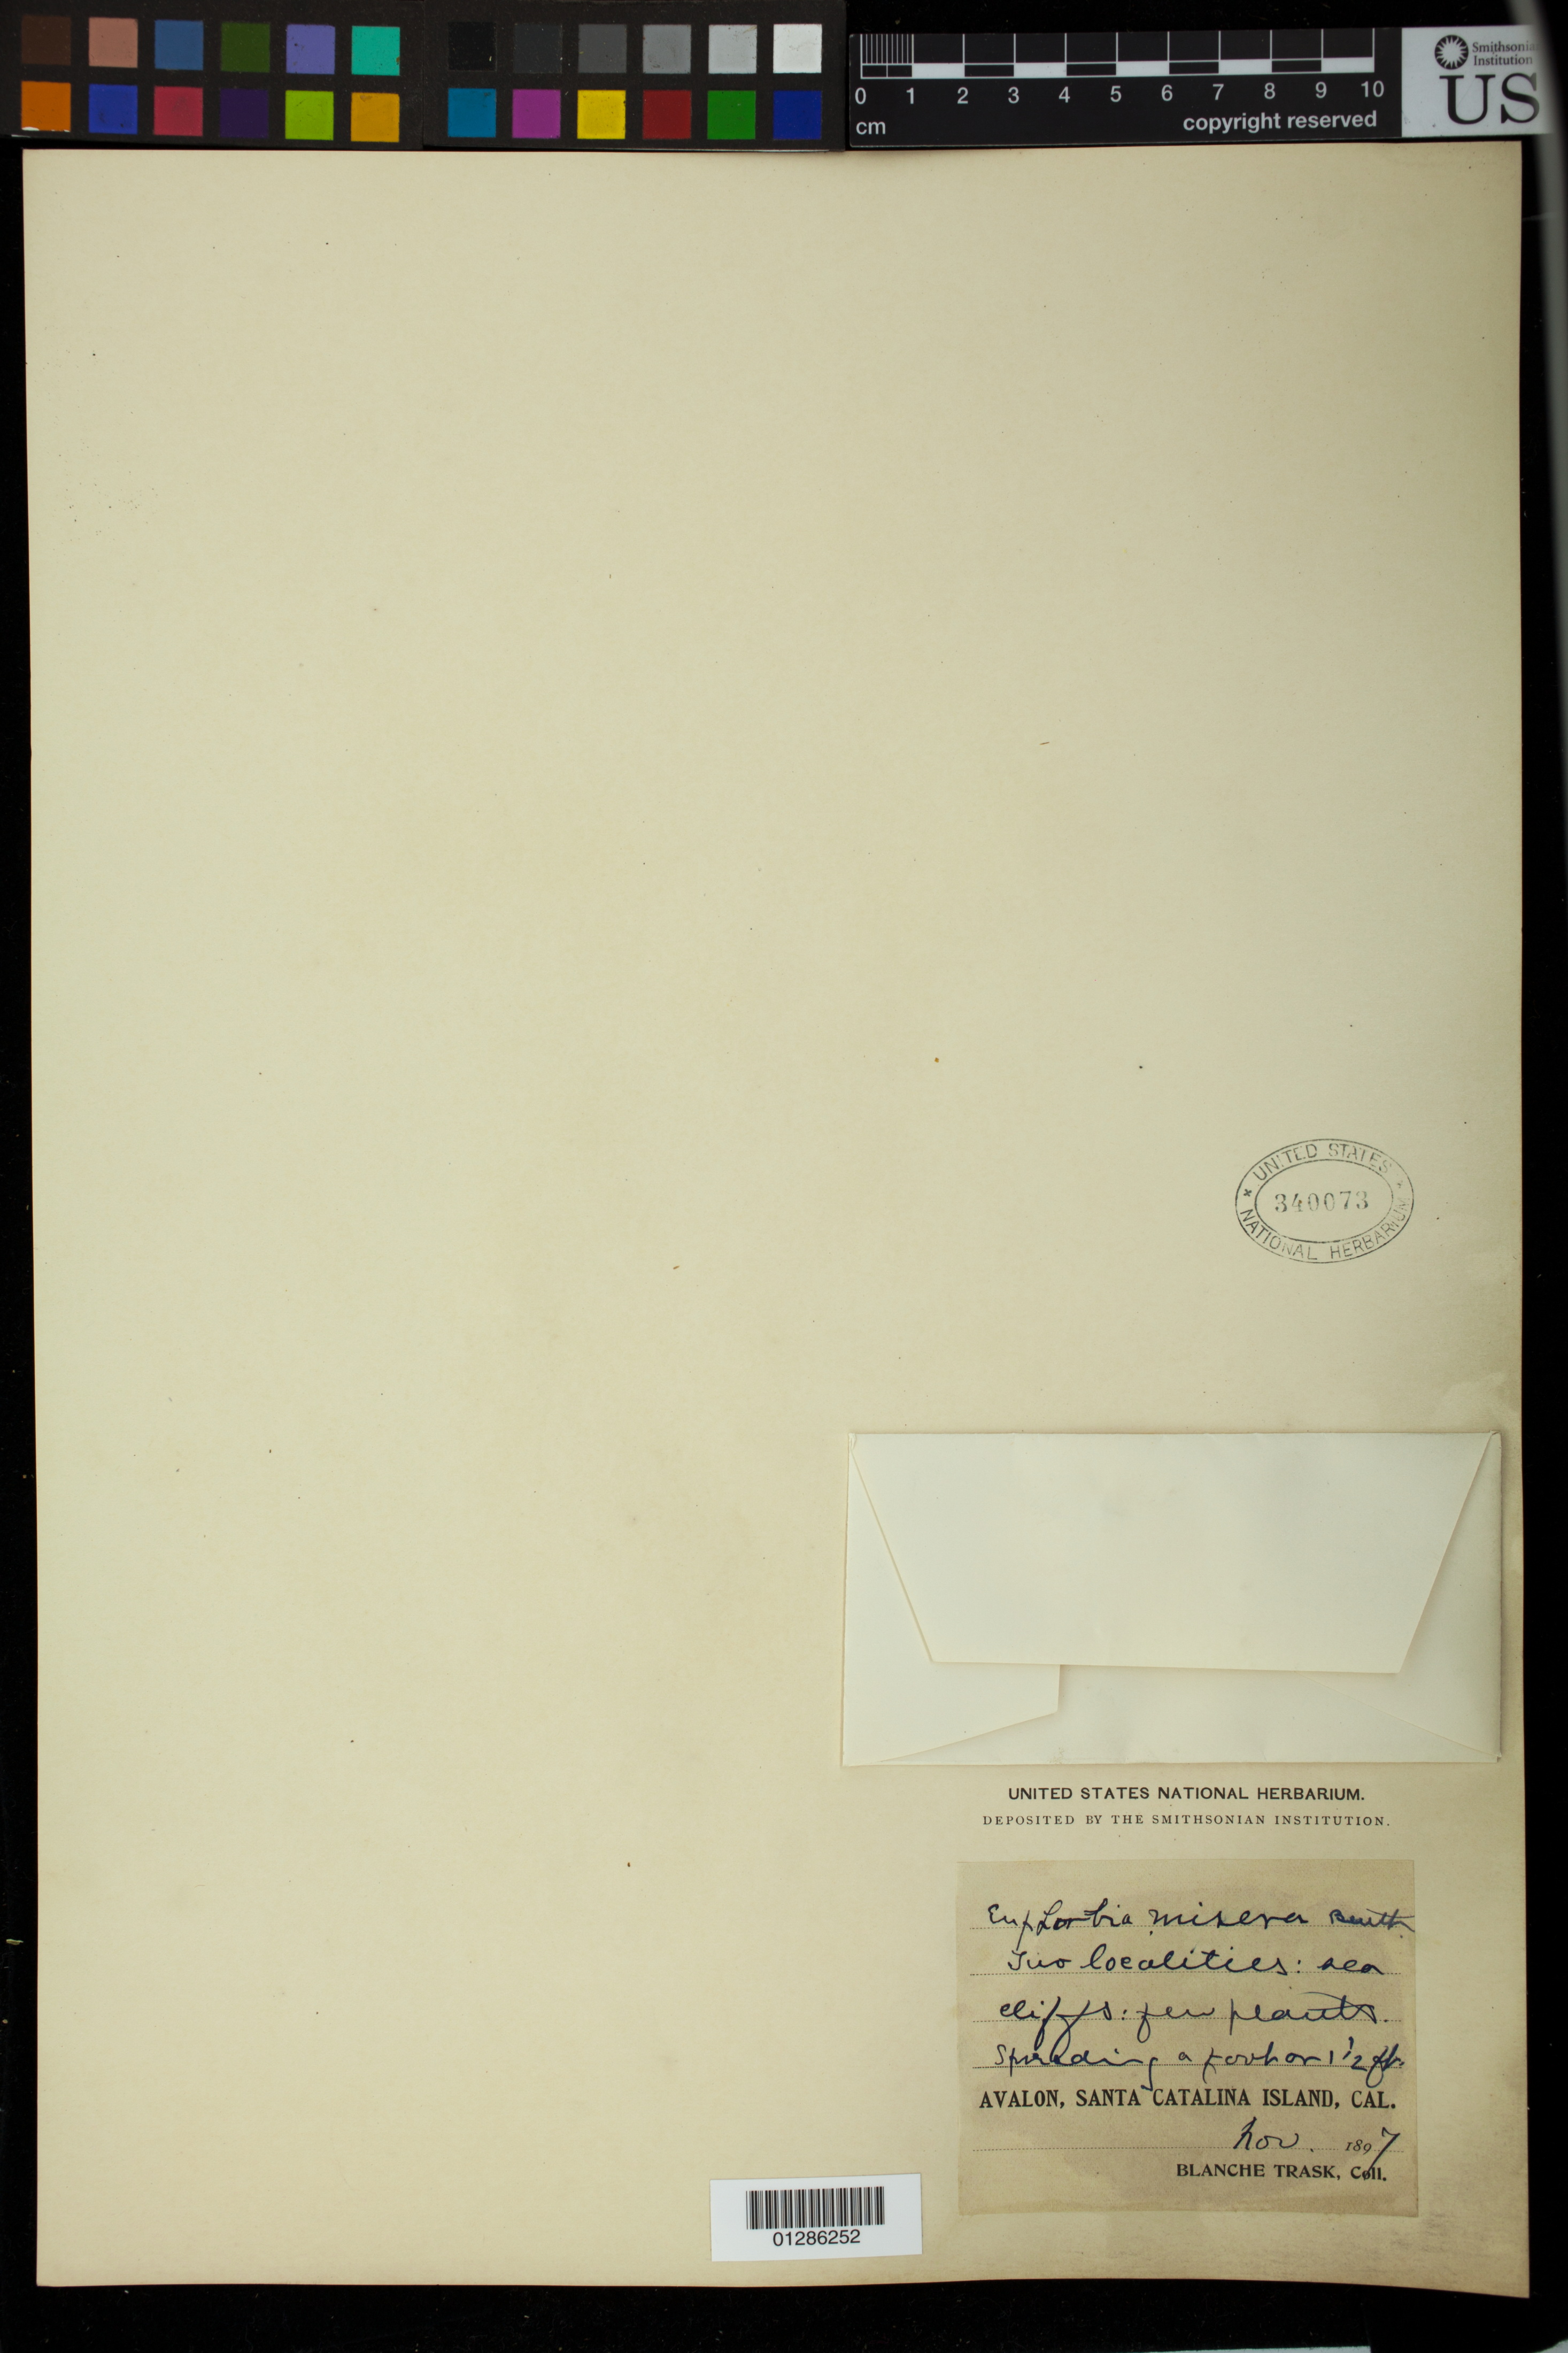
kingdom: Plantae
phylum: Tracheophyta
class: Magnoliopsida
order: Malpighiales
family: Euphorbiaceae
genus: Euphorbia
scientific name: Euphorbia misera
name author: Benth.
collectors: B. Trask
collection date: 1897-11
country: United States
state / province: California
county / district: Los Angeles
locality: Avalon, Santa Catalina Island, Two localities near cliffs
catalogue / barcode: US 340073